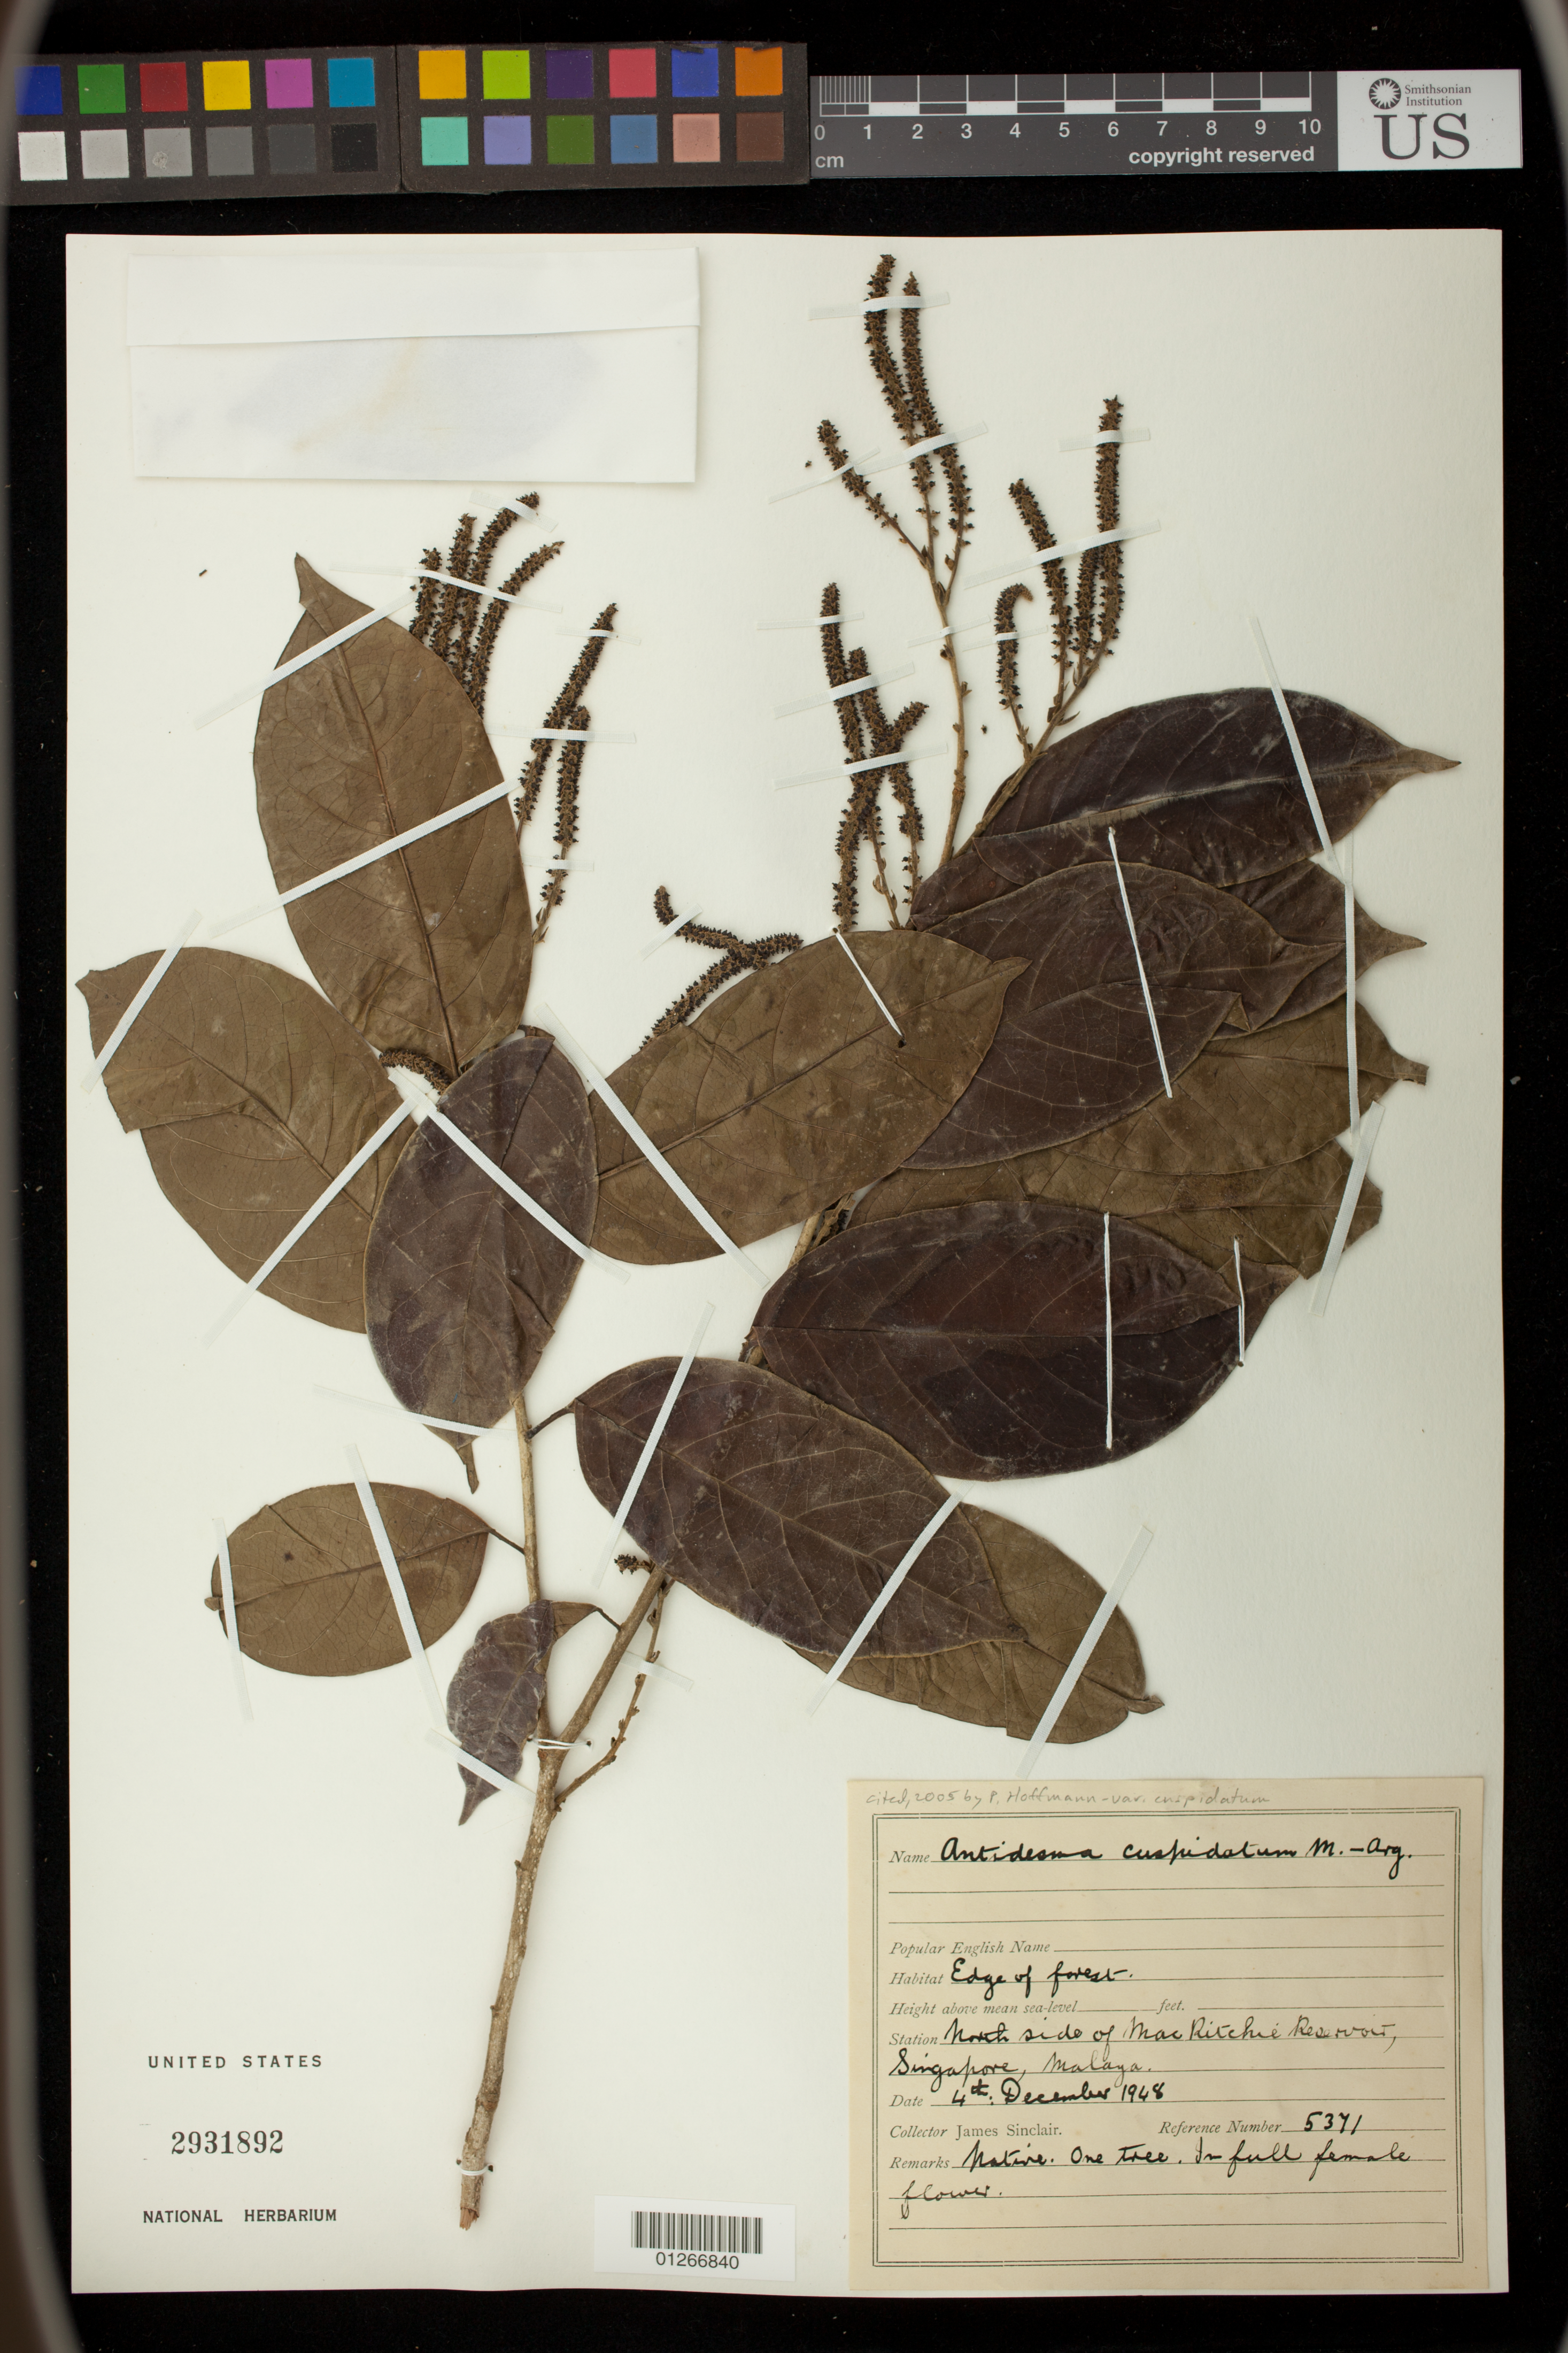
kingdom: Plantae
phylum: Tracheophyta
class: Magnoliopsida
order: Malpighiales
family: Phyllanthaceae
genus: Antidesma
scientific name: Antidesma cuspidatum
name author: Müll. Arg.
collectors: J. Sinclair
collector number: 5371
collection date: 1948-12-04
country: Singapore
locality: North side of MacRitchie Reservoir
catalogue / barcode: US 2931892